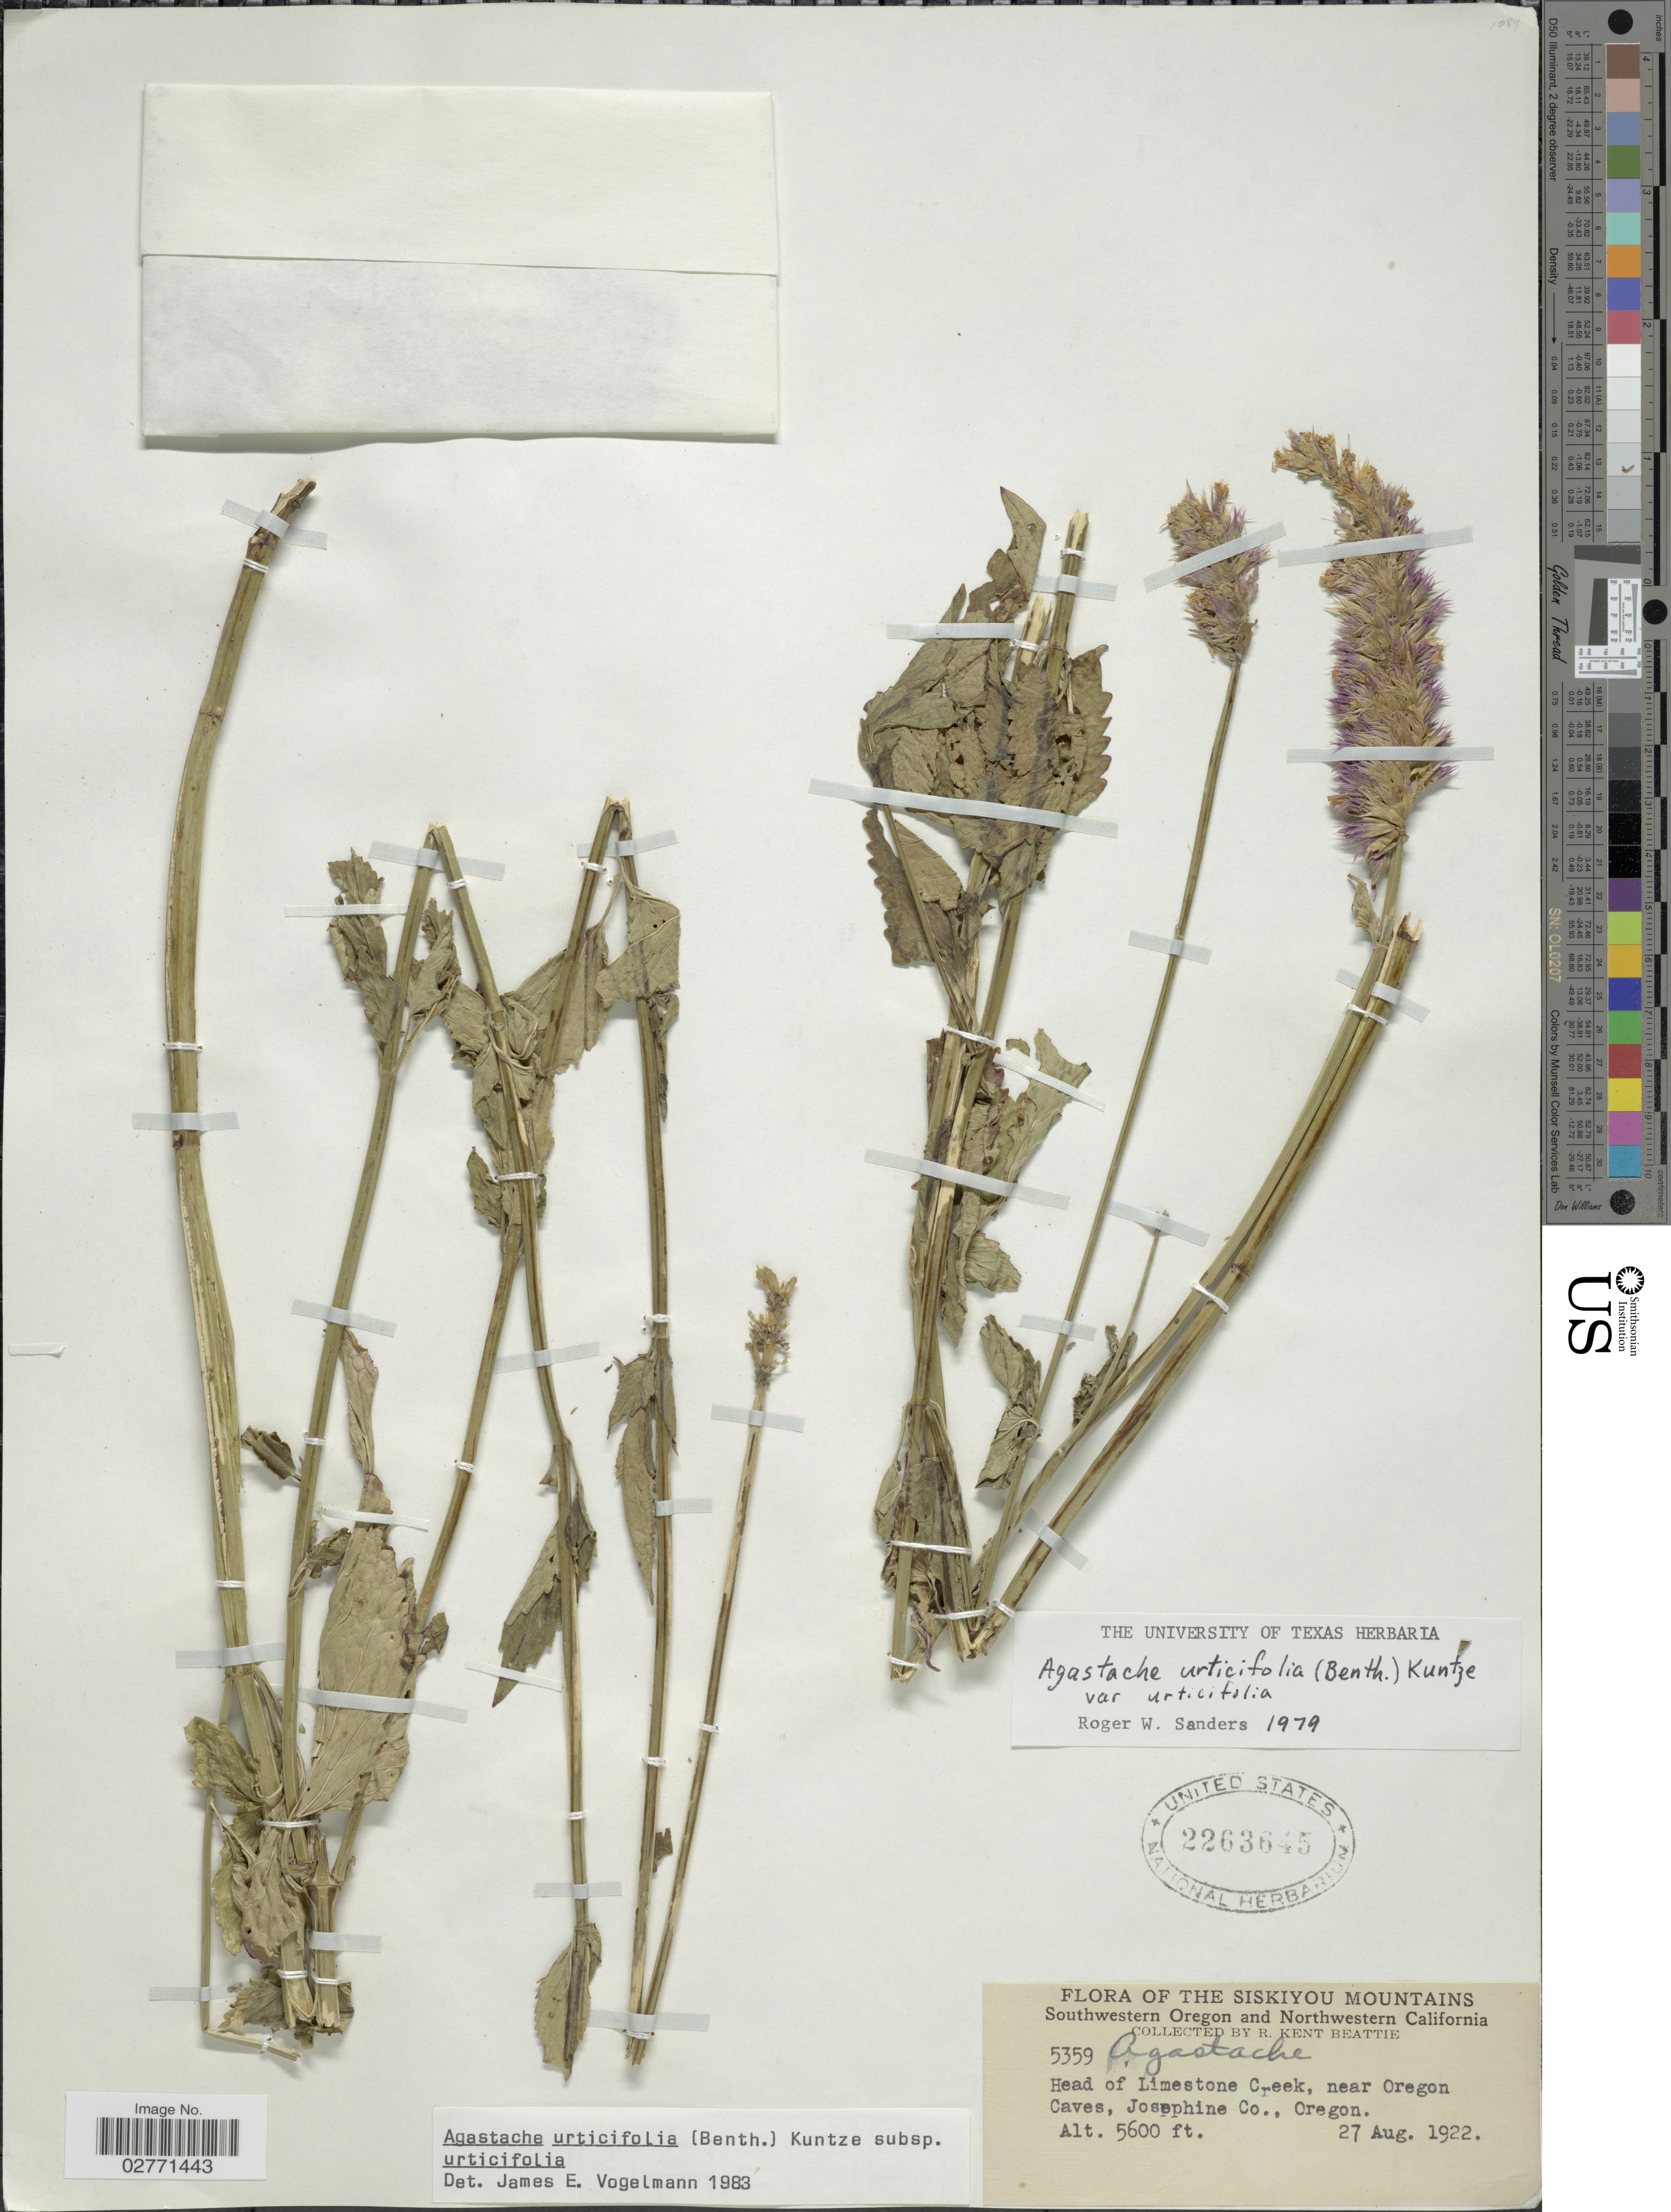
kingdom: Plantae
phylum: Tracheophyta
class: Magnoliopsida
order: Lamiales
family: Lamiaceae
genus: Agastache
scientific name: Agastache urticifolia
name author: (Benth.) Kuntze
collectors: R. K. Beattie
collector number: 5359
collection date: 1922-08-27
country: United States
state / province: Oregon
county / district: Josephine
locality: Siskiyou Mountains. Southwestern Oregon. Head of Limestone Creek, near Oregon Caves, Josephine Co.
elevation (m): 1707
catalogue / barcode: US 2263645